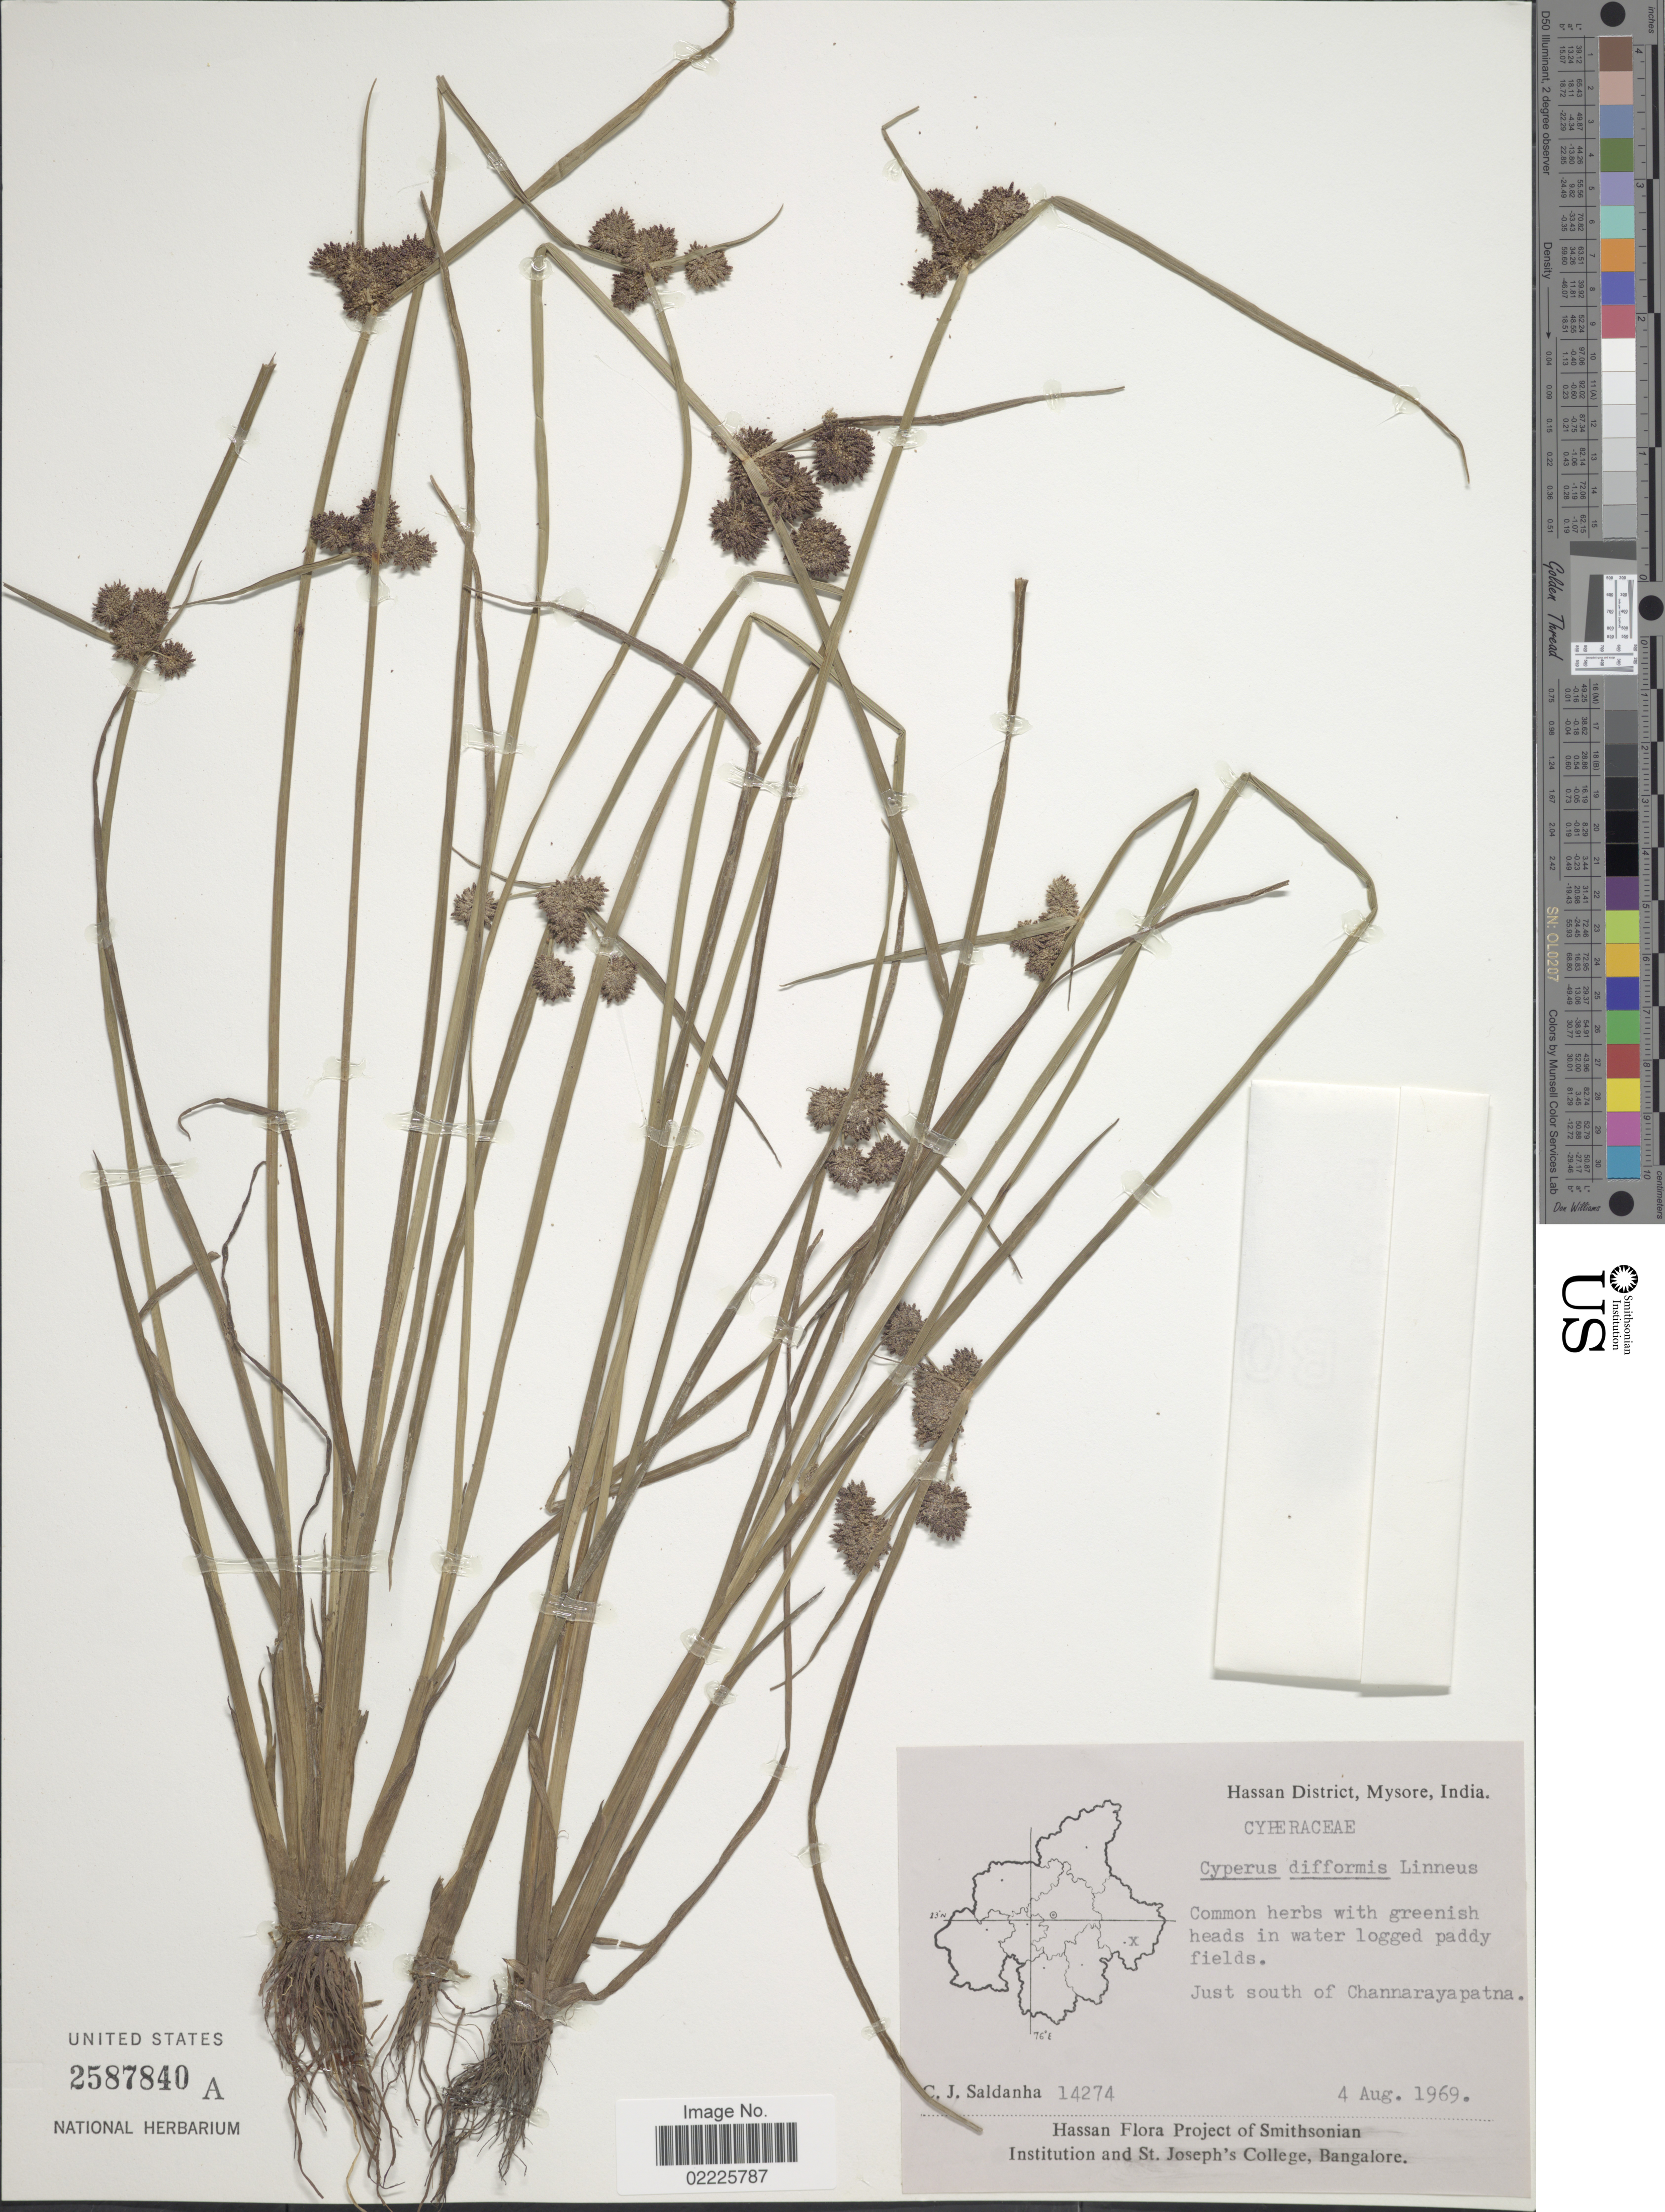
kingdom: Plantae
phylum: Tracheophyta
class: Liliopsida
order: Poales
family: Cyperaceae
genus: Cyperus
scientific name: Cyperus difformis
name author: L.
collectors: C. J. Saldanha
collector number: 14274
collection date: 1969-08-04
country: India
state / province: Karnataka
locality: Hassan District, Mysore, Just south of Channarayapatna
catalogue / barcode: US 2587840A